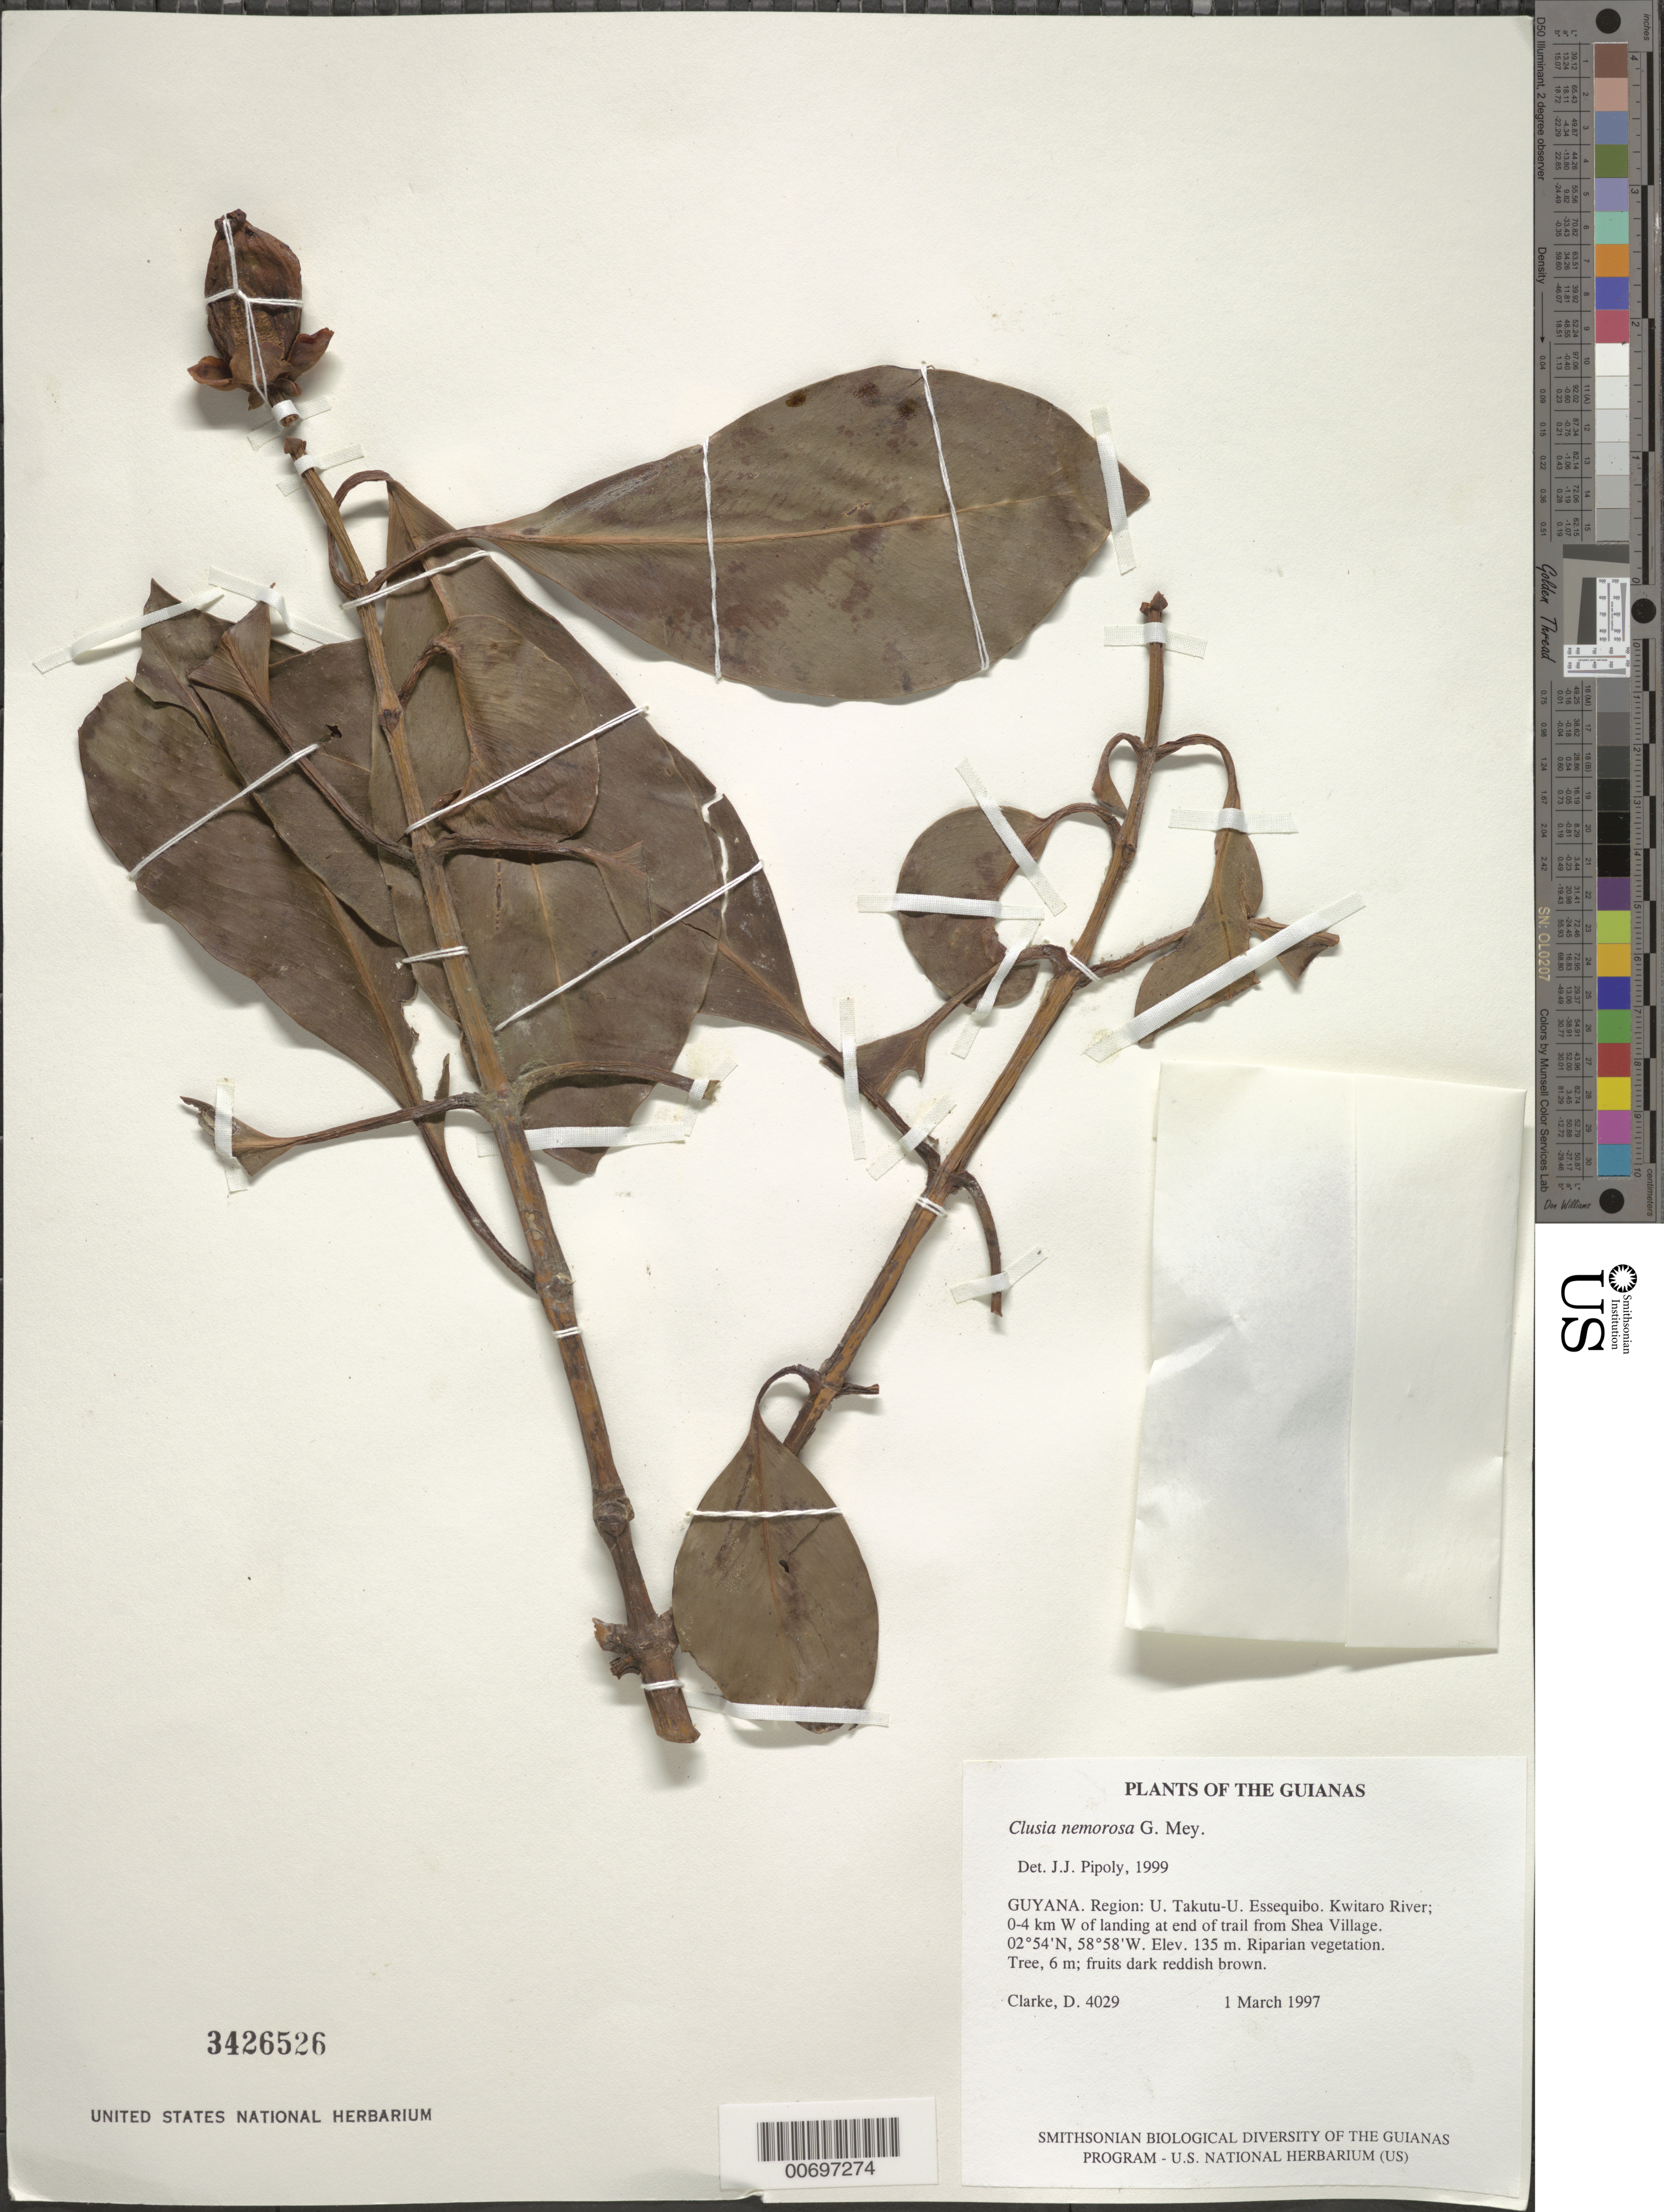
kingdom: Plantae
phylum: Tracheophyta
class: Magnoliopsida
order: Malpighiales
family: Clusiaceae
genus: Clusia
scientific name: Clusia nemorosa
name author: G. Mey.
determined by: Pipoly, J. J., III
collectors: H. D. Clarke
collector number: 4029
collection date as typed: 1 March 1997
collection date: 1997-03-01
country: Guyana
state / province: U. Takutu-U. Essequibo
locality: Kwitaro River; 0-4 km W of landing at end of trail from Shea Village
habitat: Riparian vegetation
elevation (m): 135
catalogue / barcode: US 3426526